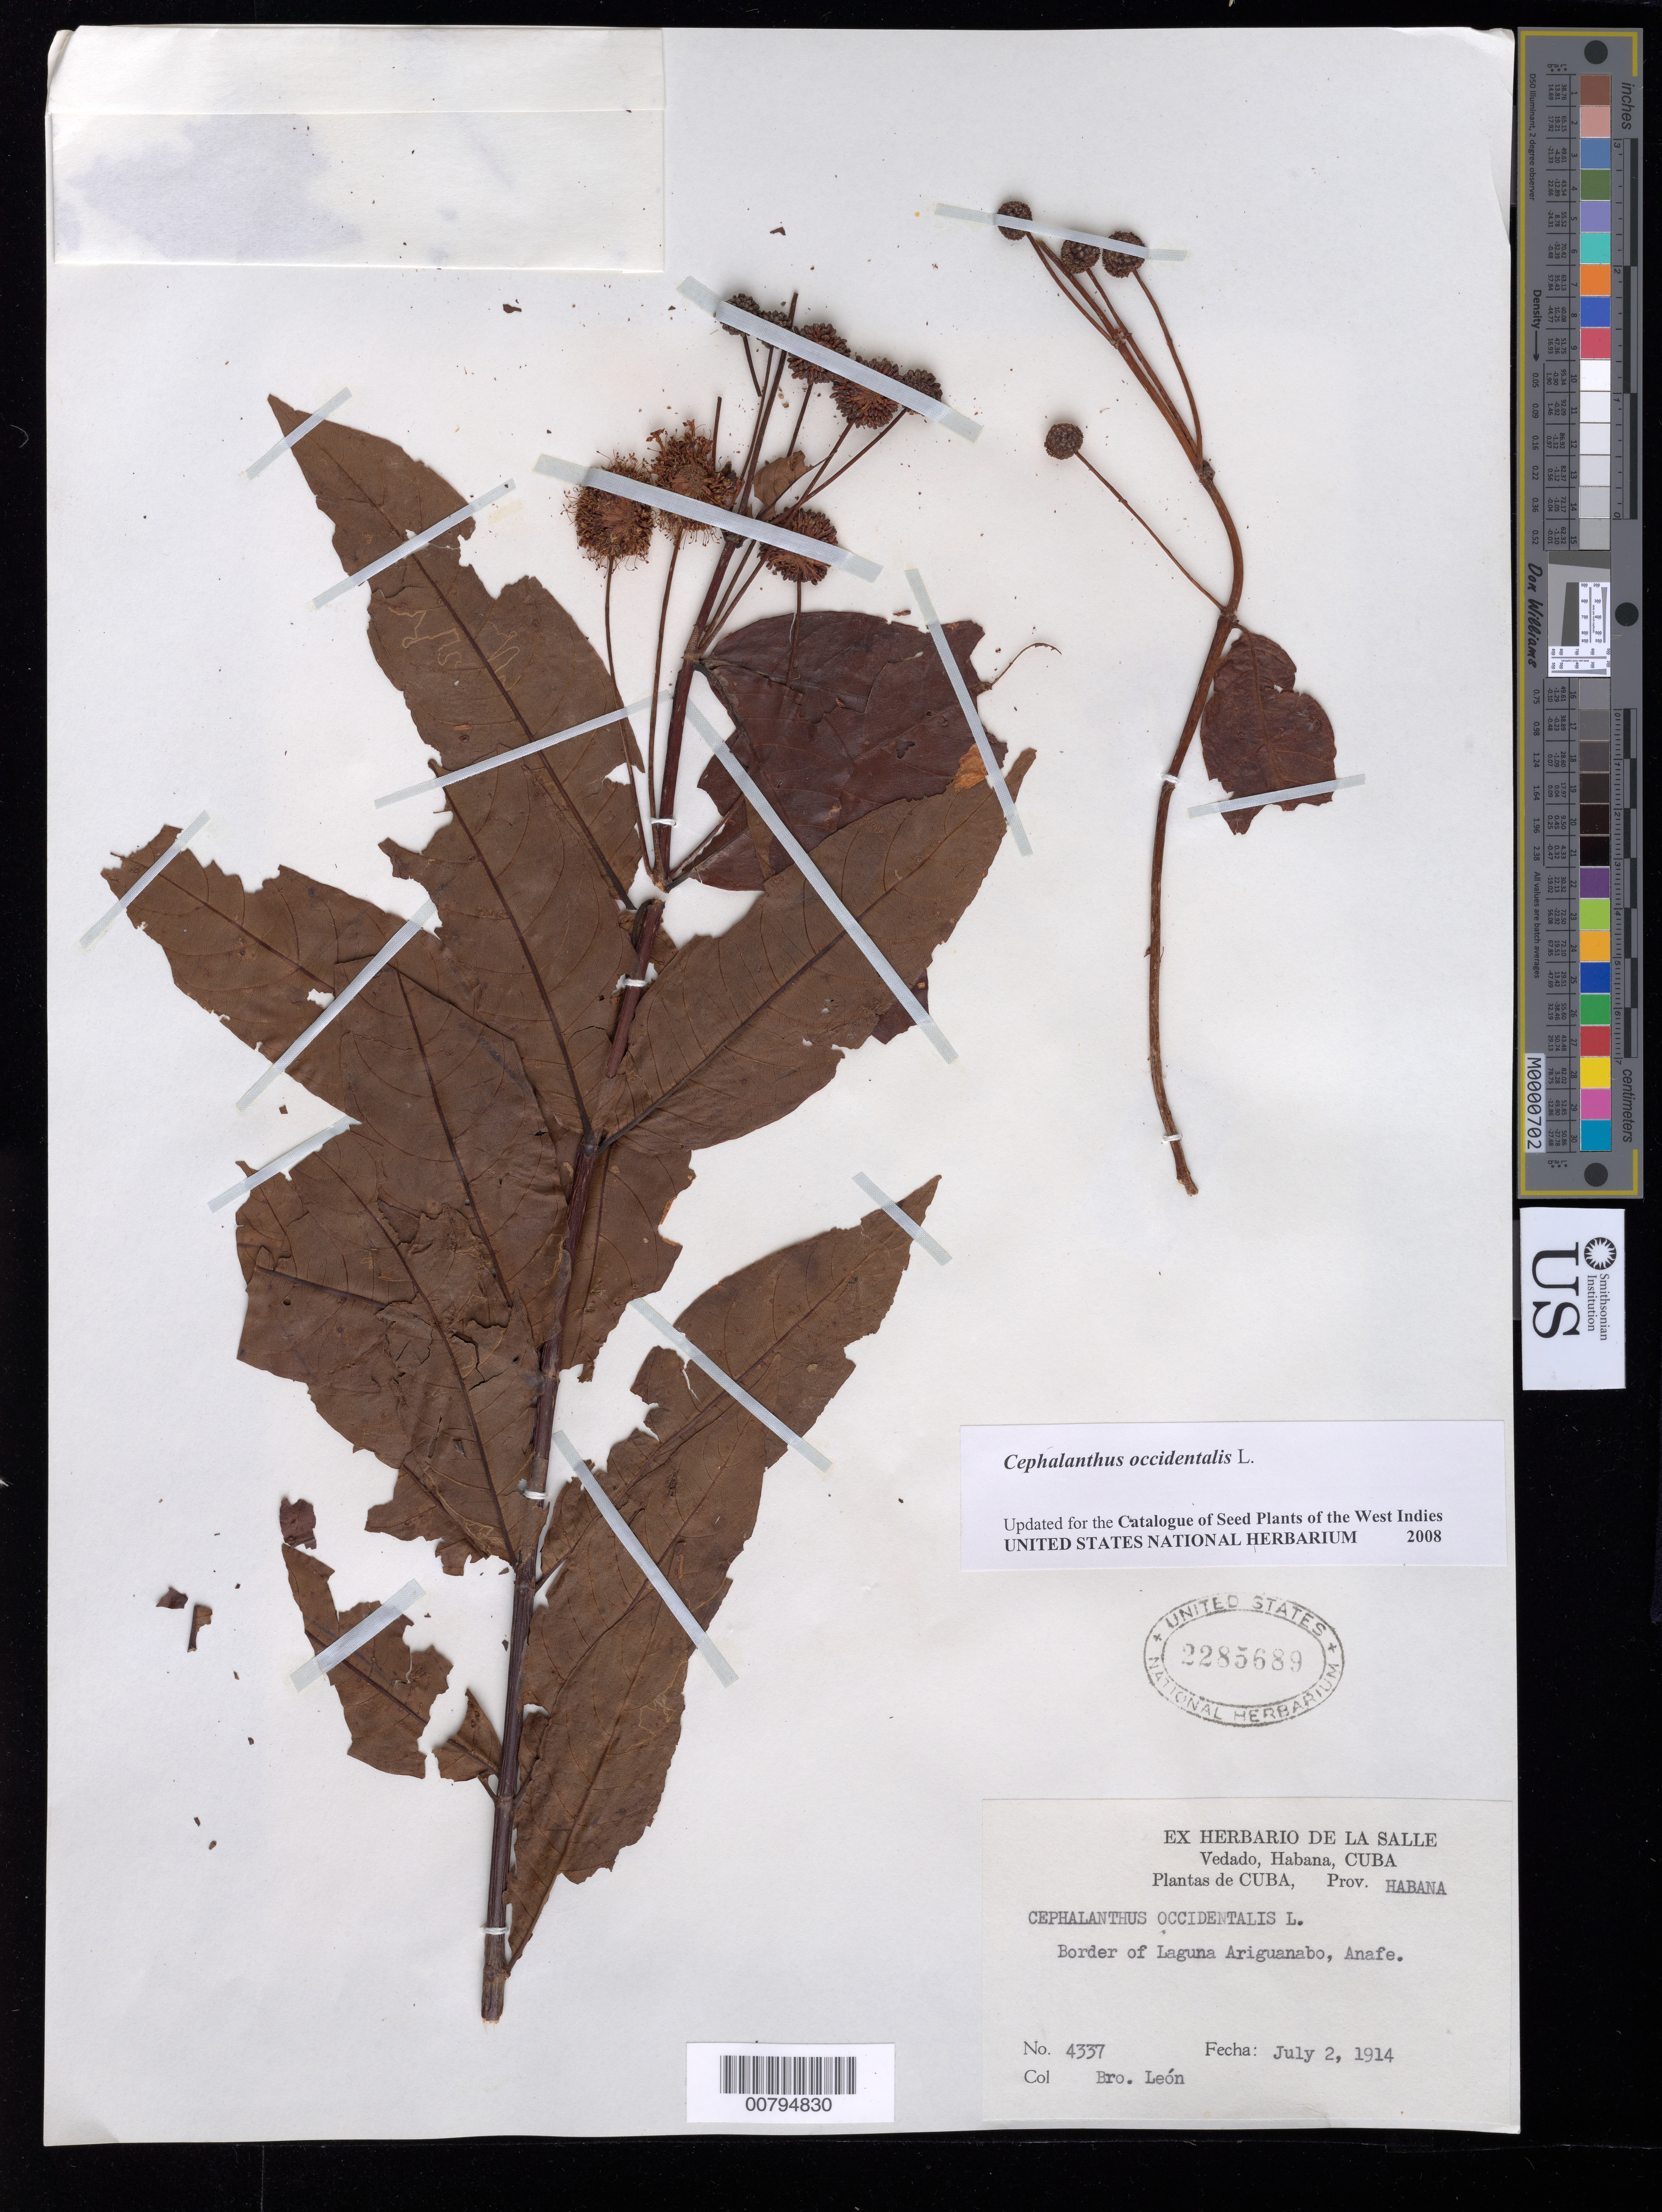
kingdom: Plantae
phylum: Tracheophyta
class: Magnoliopsida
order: Gentianales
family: Rubiaceae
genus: Cephalanthus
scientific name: Cephalanthus occidentalis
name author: L.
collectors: Bro. León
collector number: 4337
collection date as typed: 02 Jul 1914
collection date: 1914-07-02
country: Cuba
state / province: La Habana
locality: Border of Laguna Ariguanabo, Anafe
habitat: Border of laguna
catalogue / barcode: US 2285689